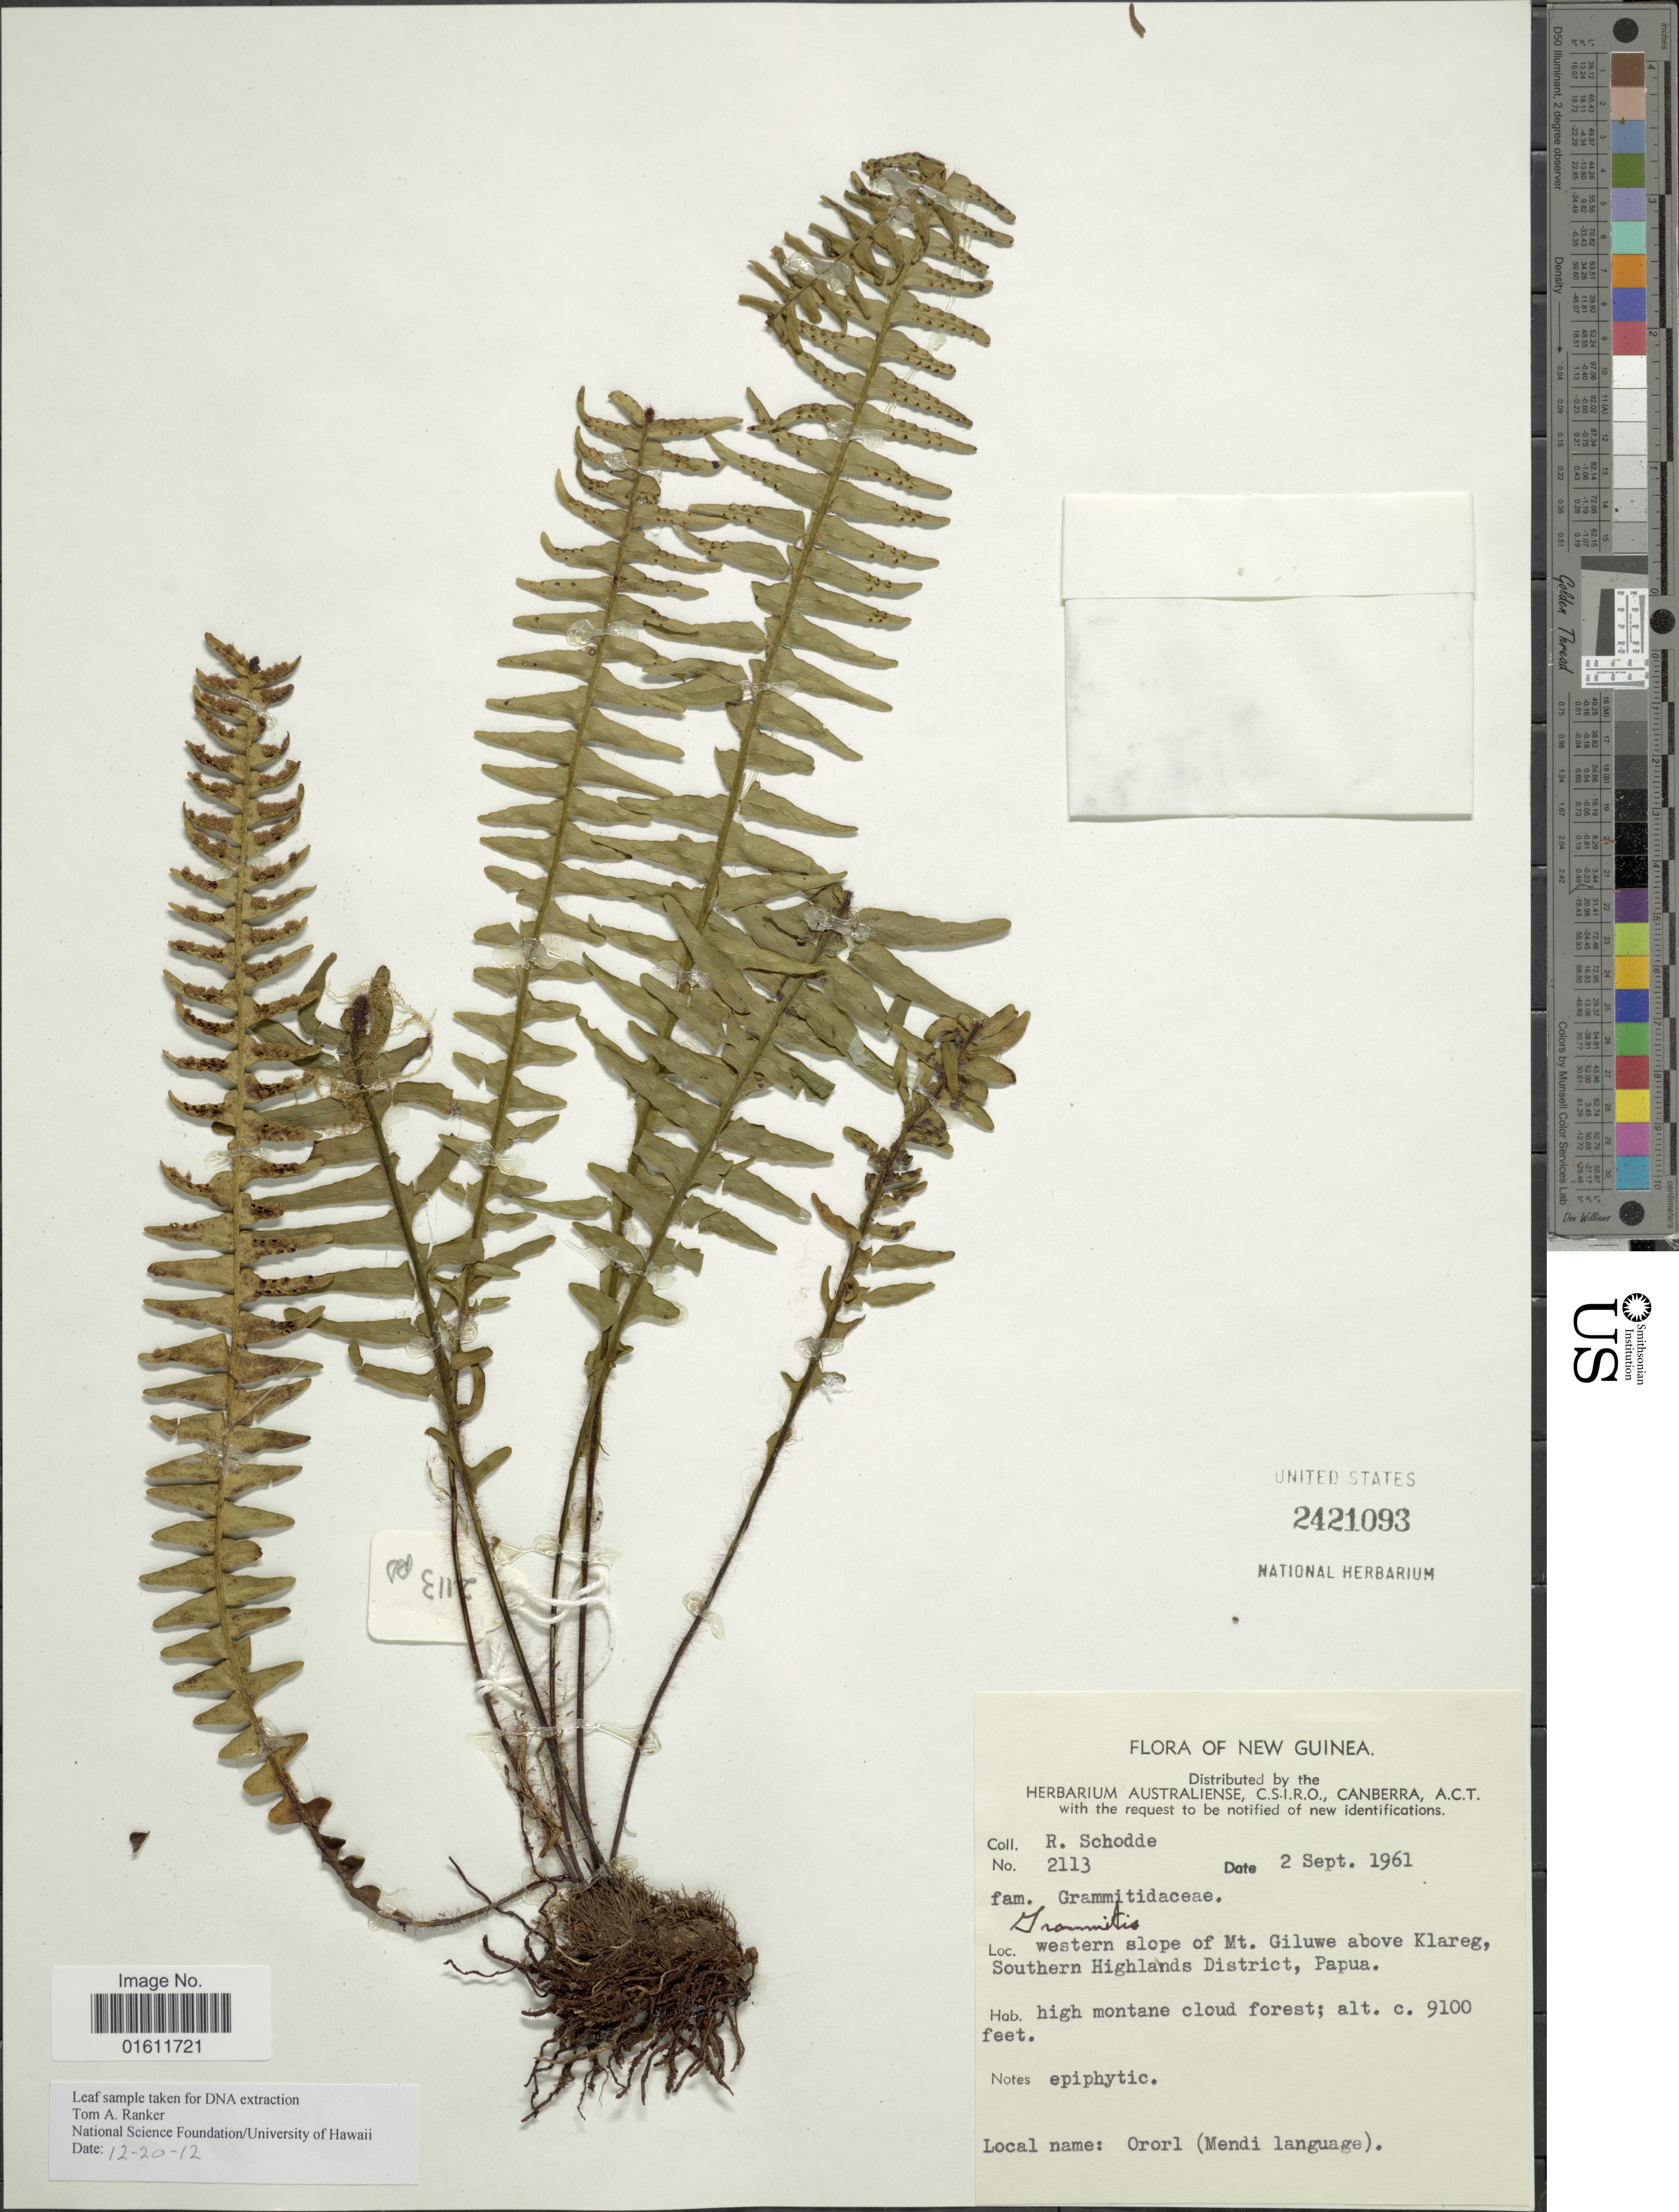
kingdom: Plantae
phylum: Tracheophyta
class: Polypodiopsida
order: Polypodiales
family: Polypodiaceae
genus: Prosaptia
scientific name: Prosaptia sp.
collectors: R. Schodde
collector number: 2113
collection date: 1961-09-02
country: Papua New Guinea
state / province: Southern Highlands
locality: Western slope of Mt. Giluwe above Klareg, Papua.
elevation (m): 2774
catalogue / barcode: US 2421093